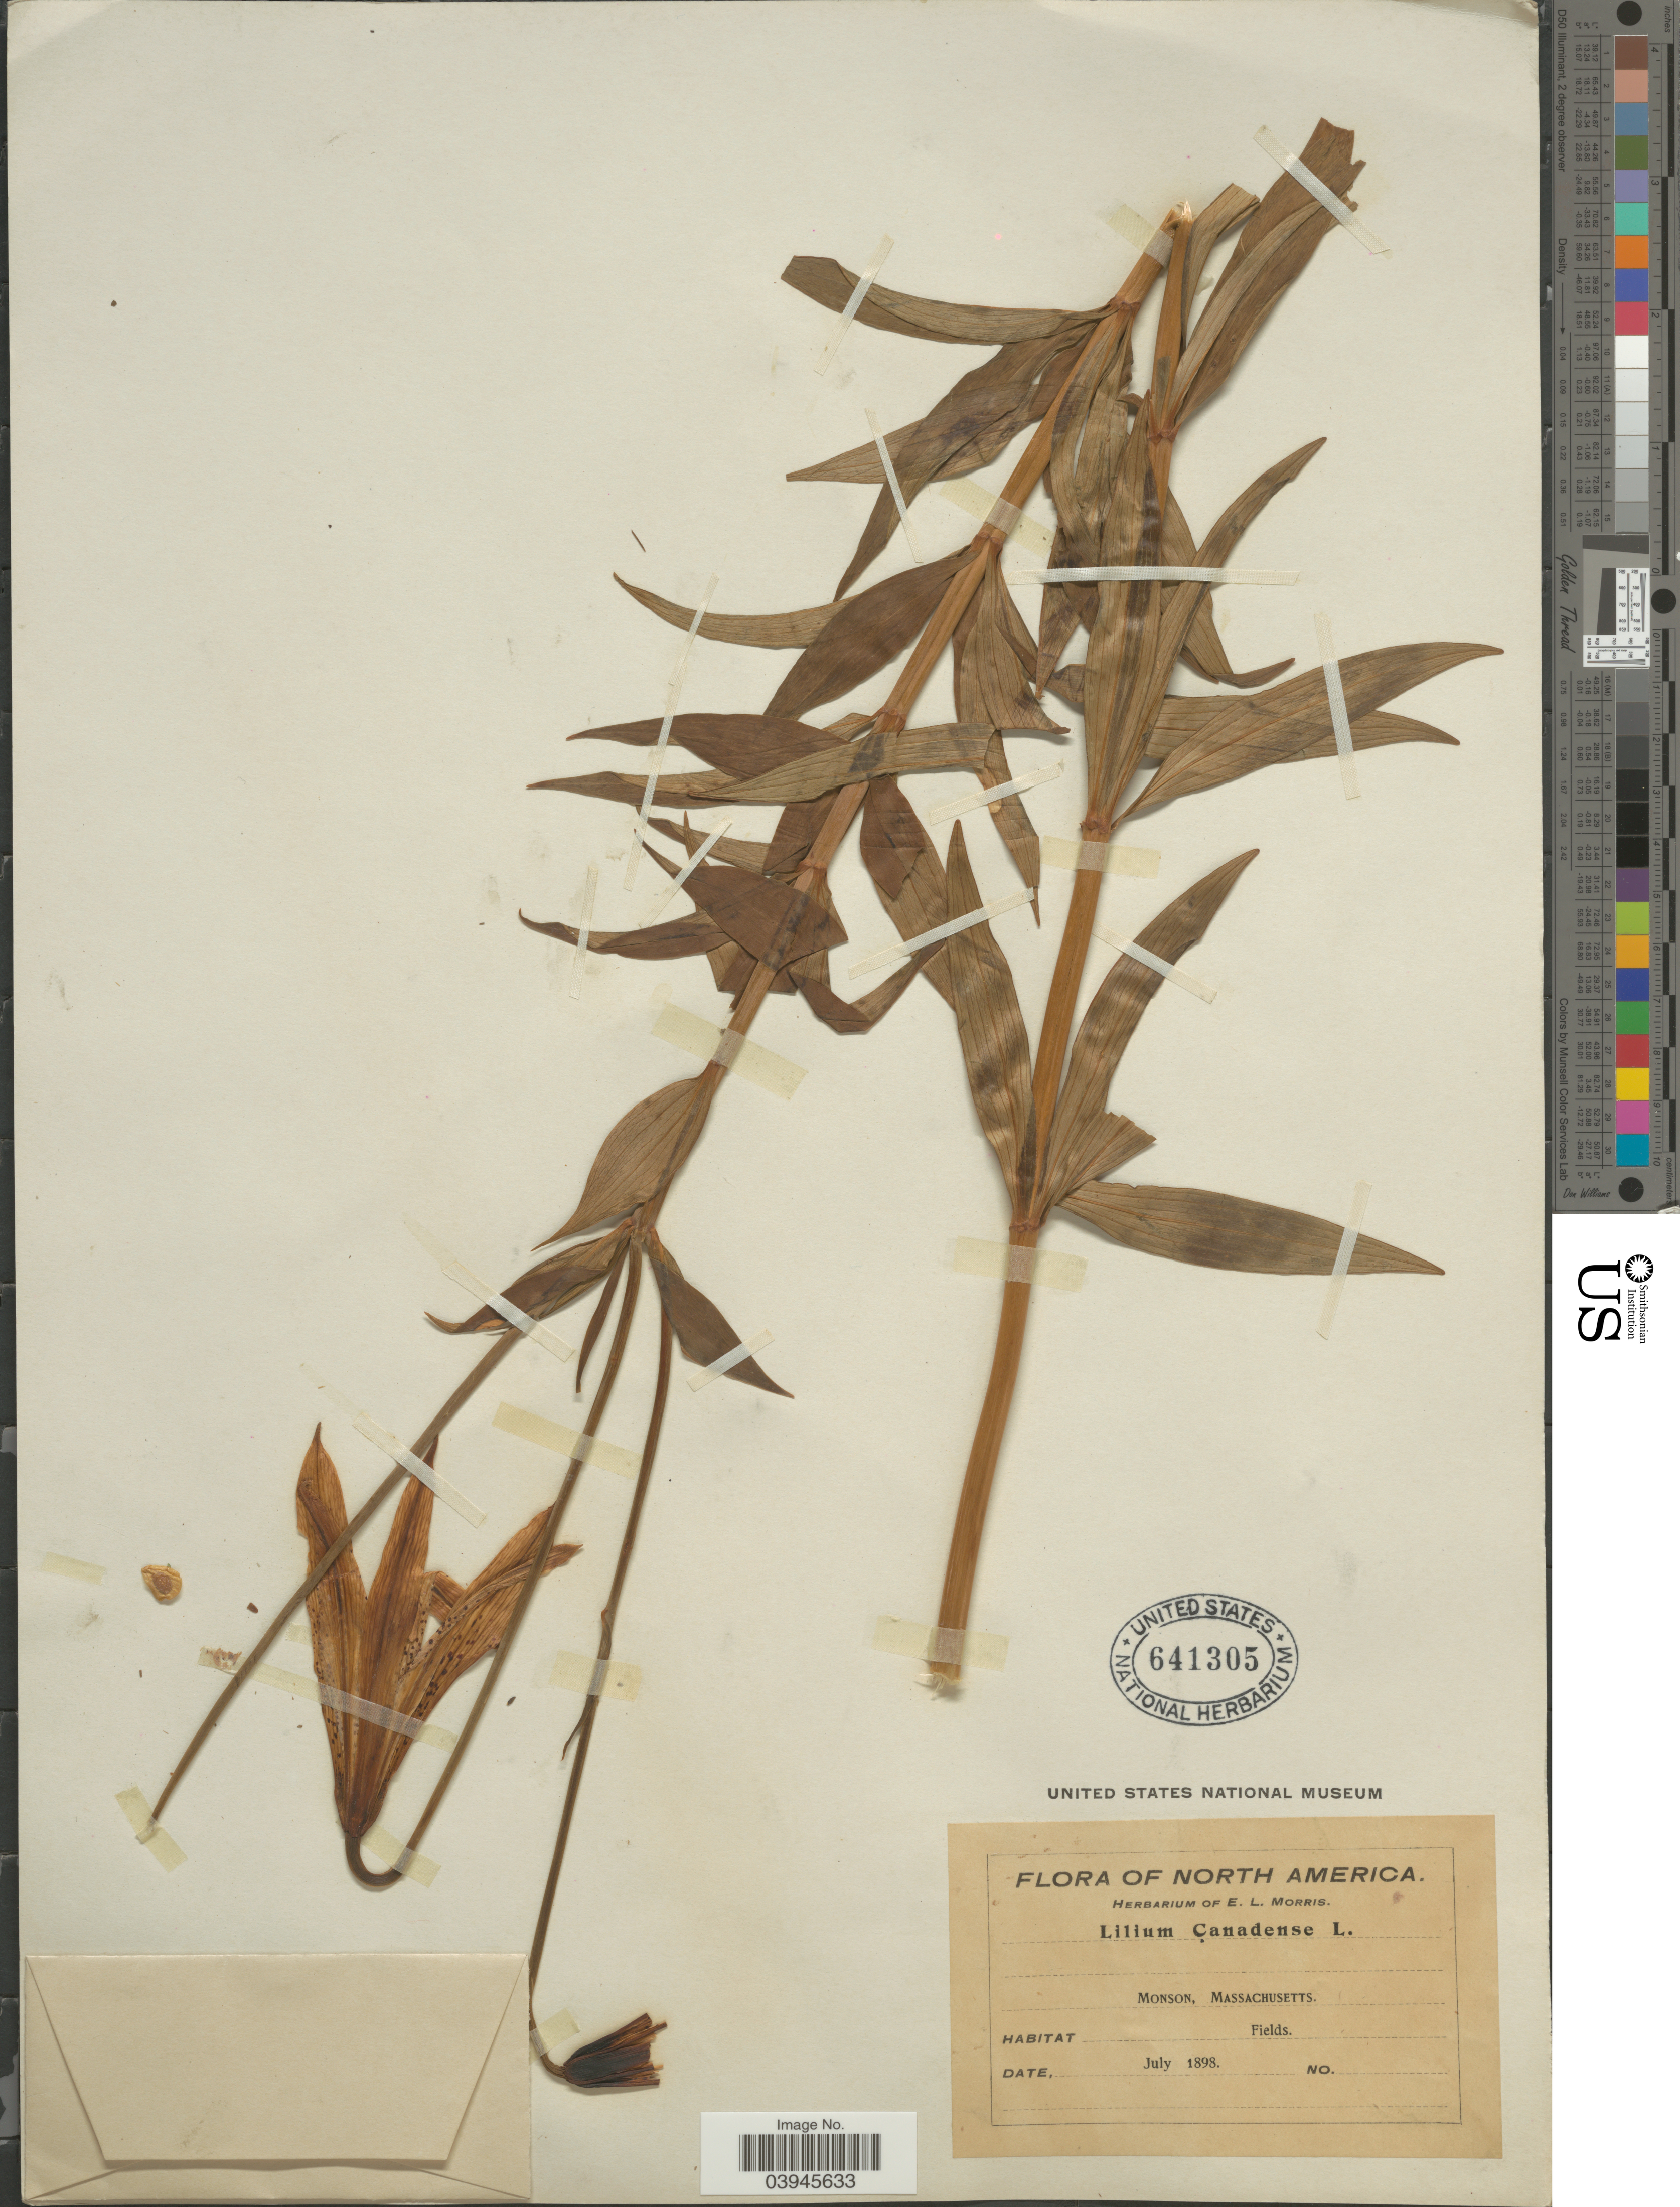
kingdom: Plantae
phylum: Tracheophyta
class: Liliopsida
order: Liliales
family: Liliaceae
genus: Lilium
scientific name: Lilium canadense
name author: L.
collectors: ex herb. E.L. Morris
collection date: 1898-07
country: United States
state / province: Massachusetts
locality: Monson.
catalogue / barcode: US 641305